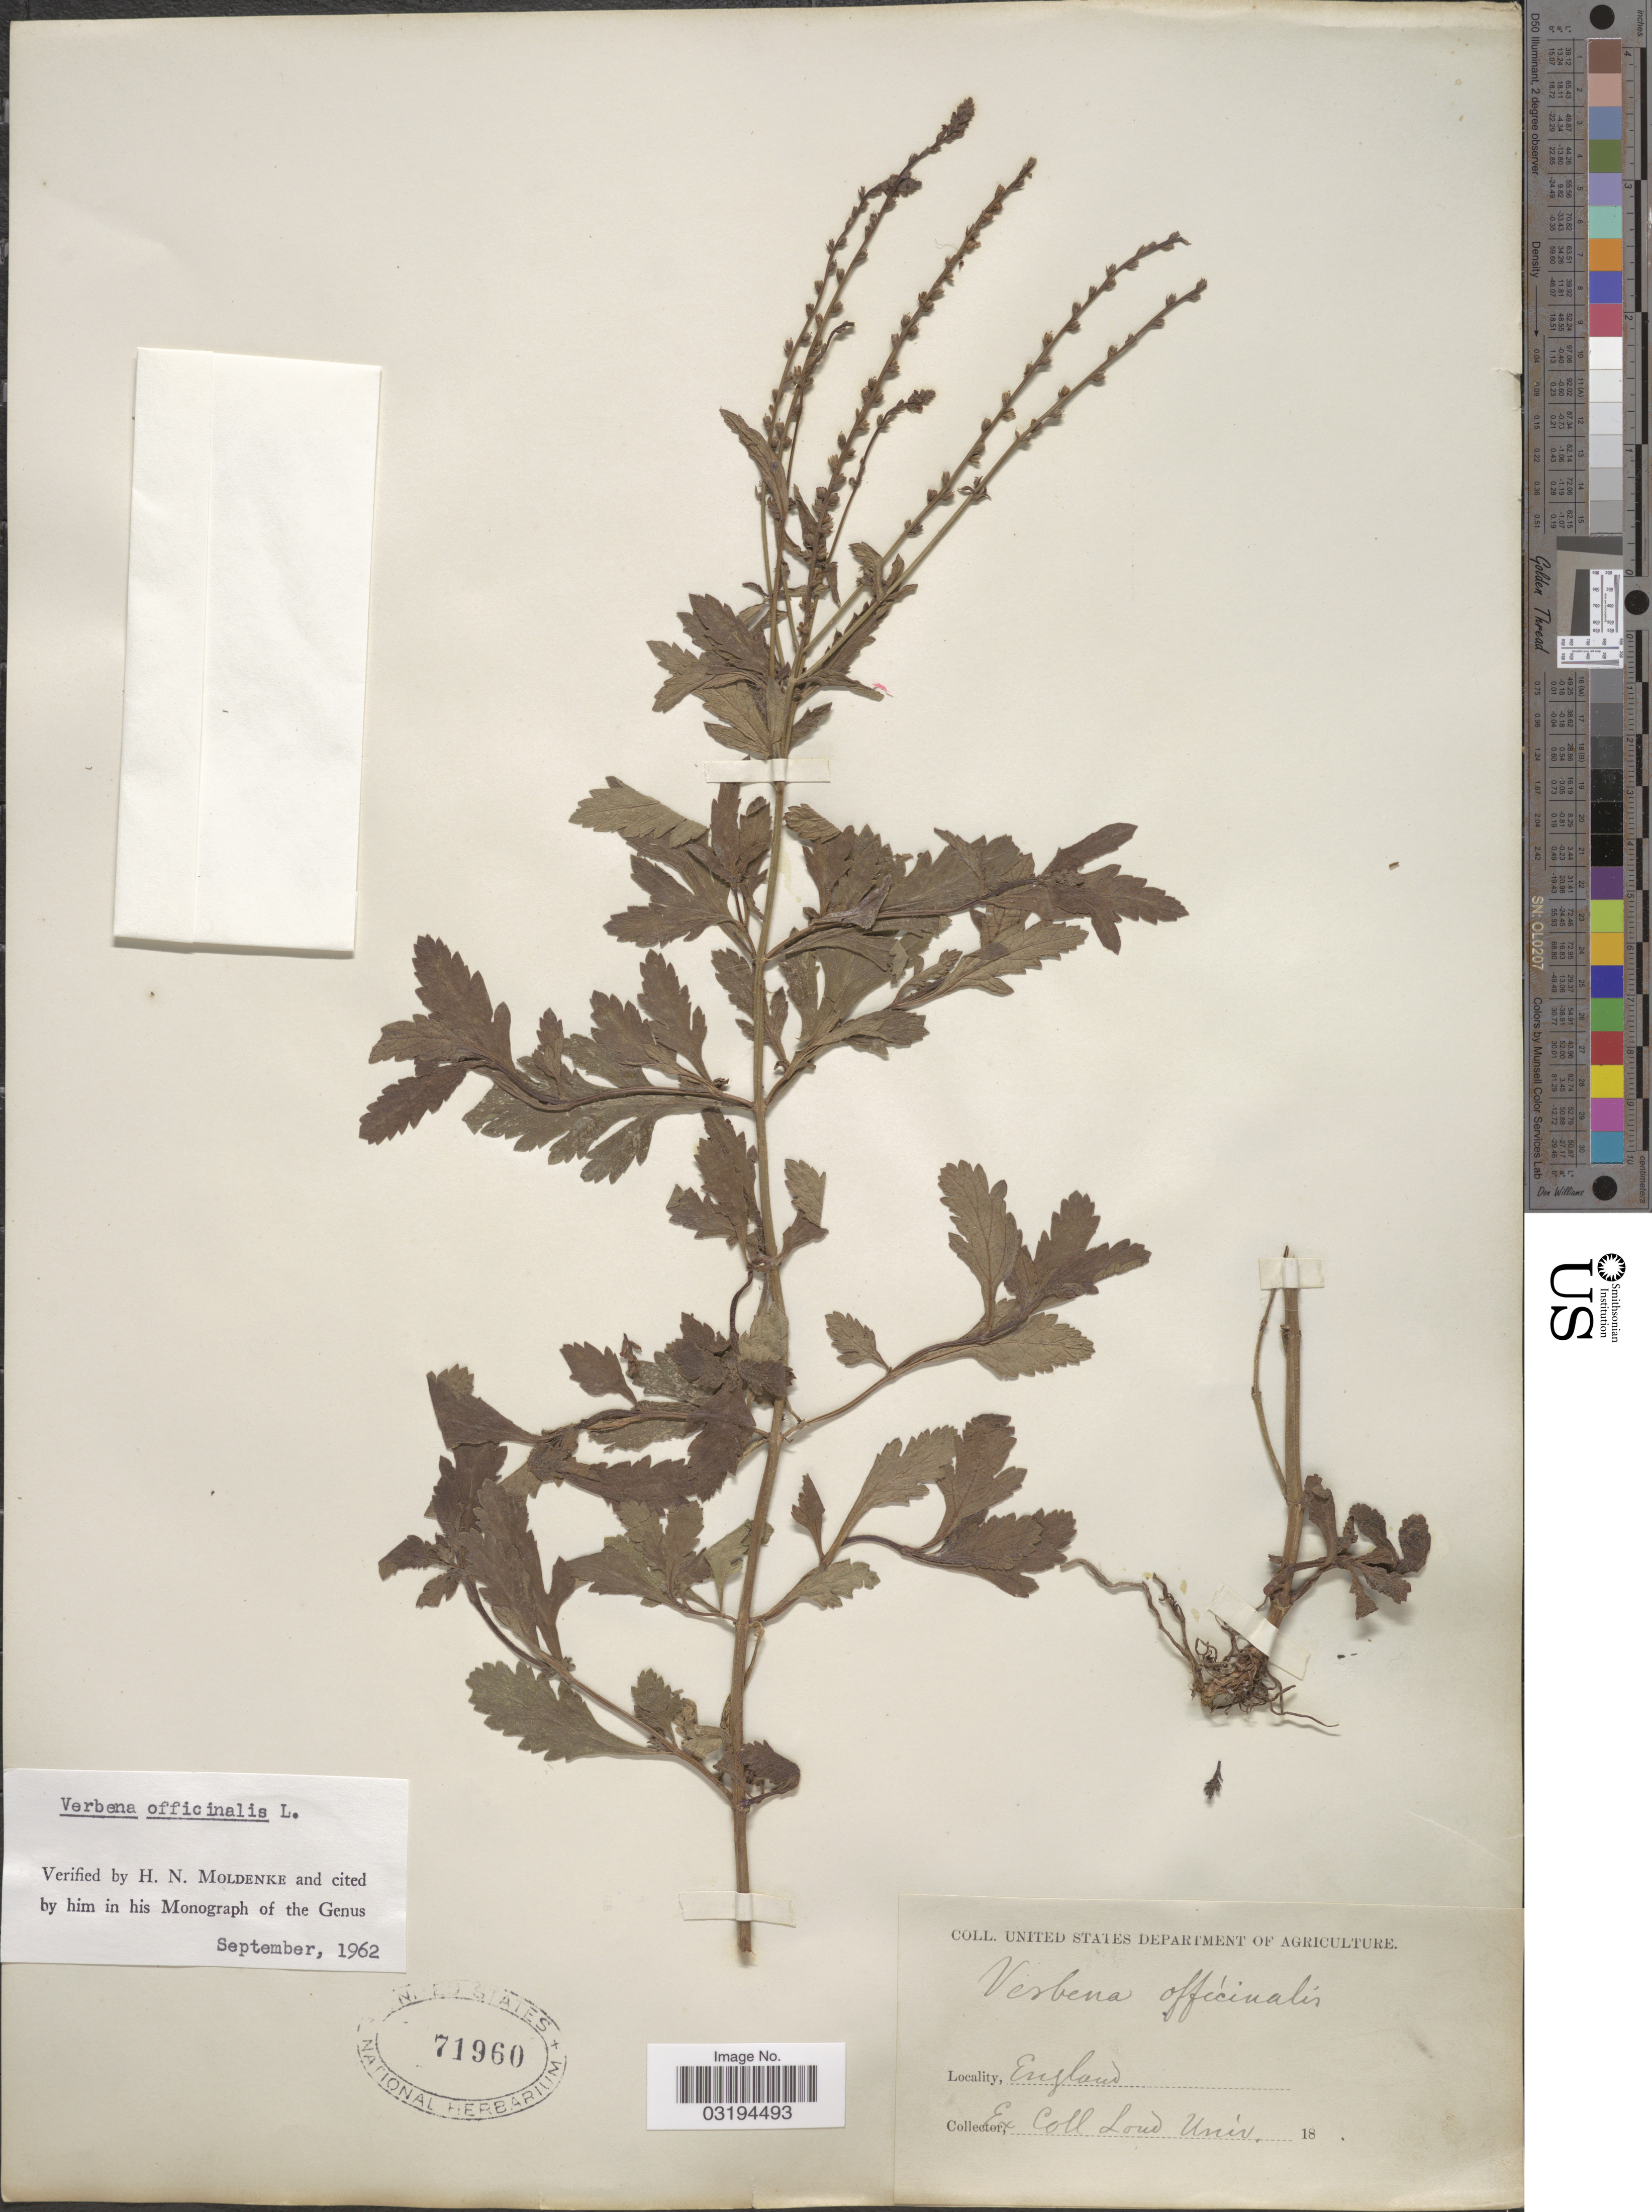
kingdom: Plantae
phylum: Tracheophyta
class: Magnoliopsida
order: Lamiales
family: Verbenaceae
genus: Verbena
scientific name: Verbena officinalis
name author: L.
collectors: Lond. Univ.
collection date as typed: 18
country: United Kingdom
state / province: England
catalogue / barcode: US 71960